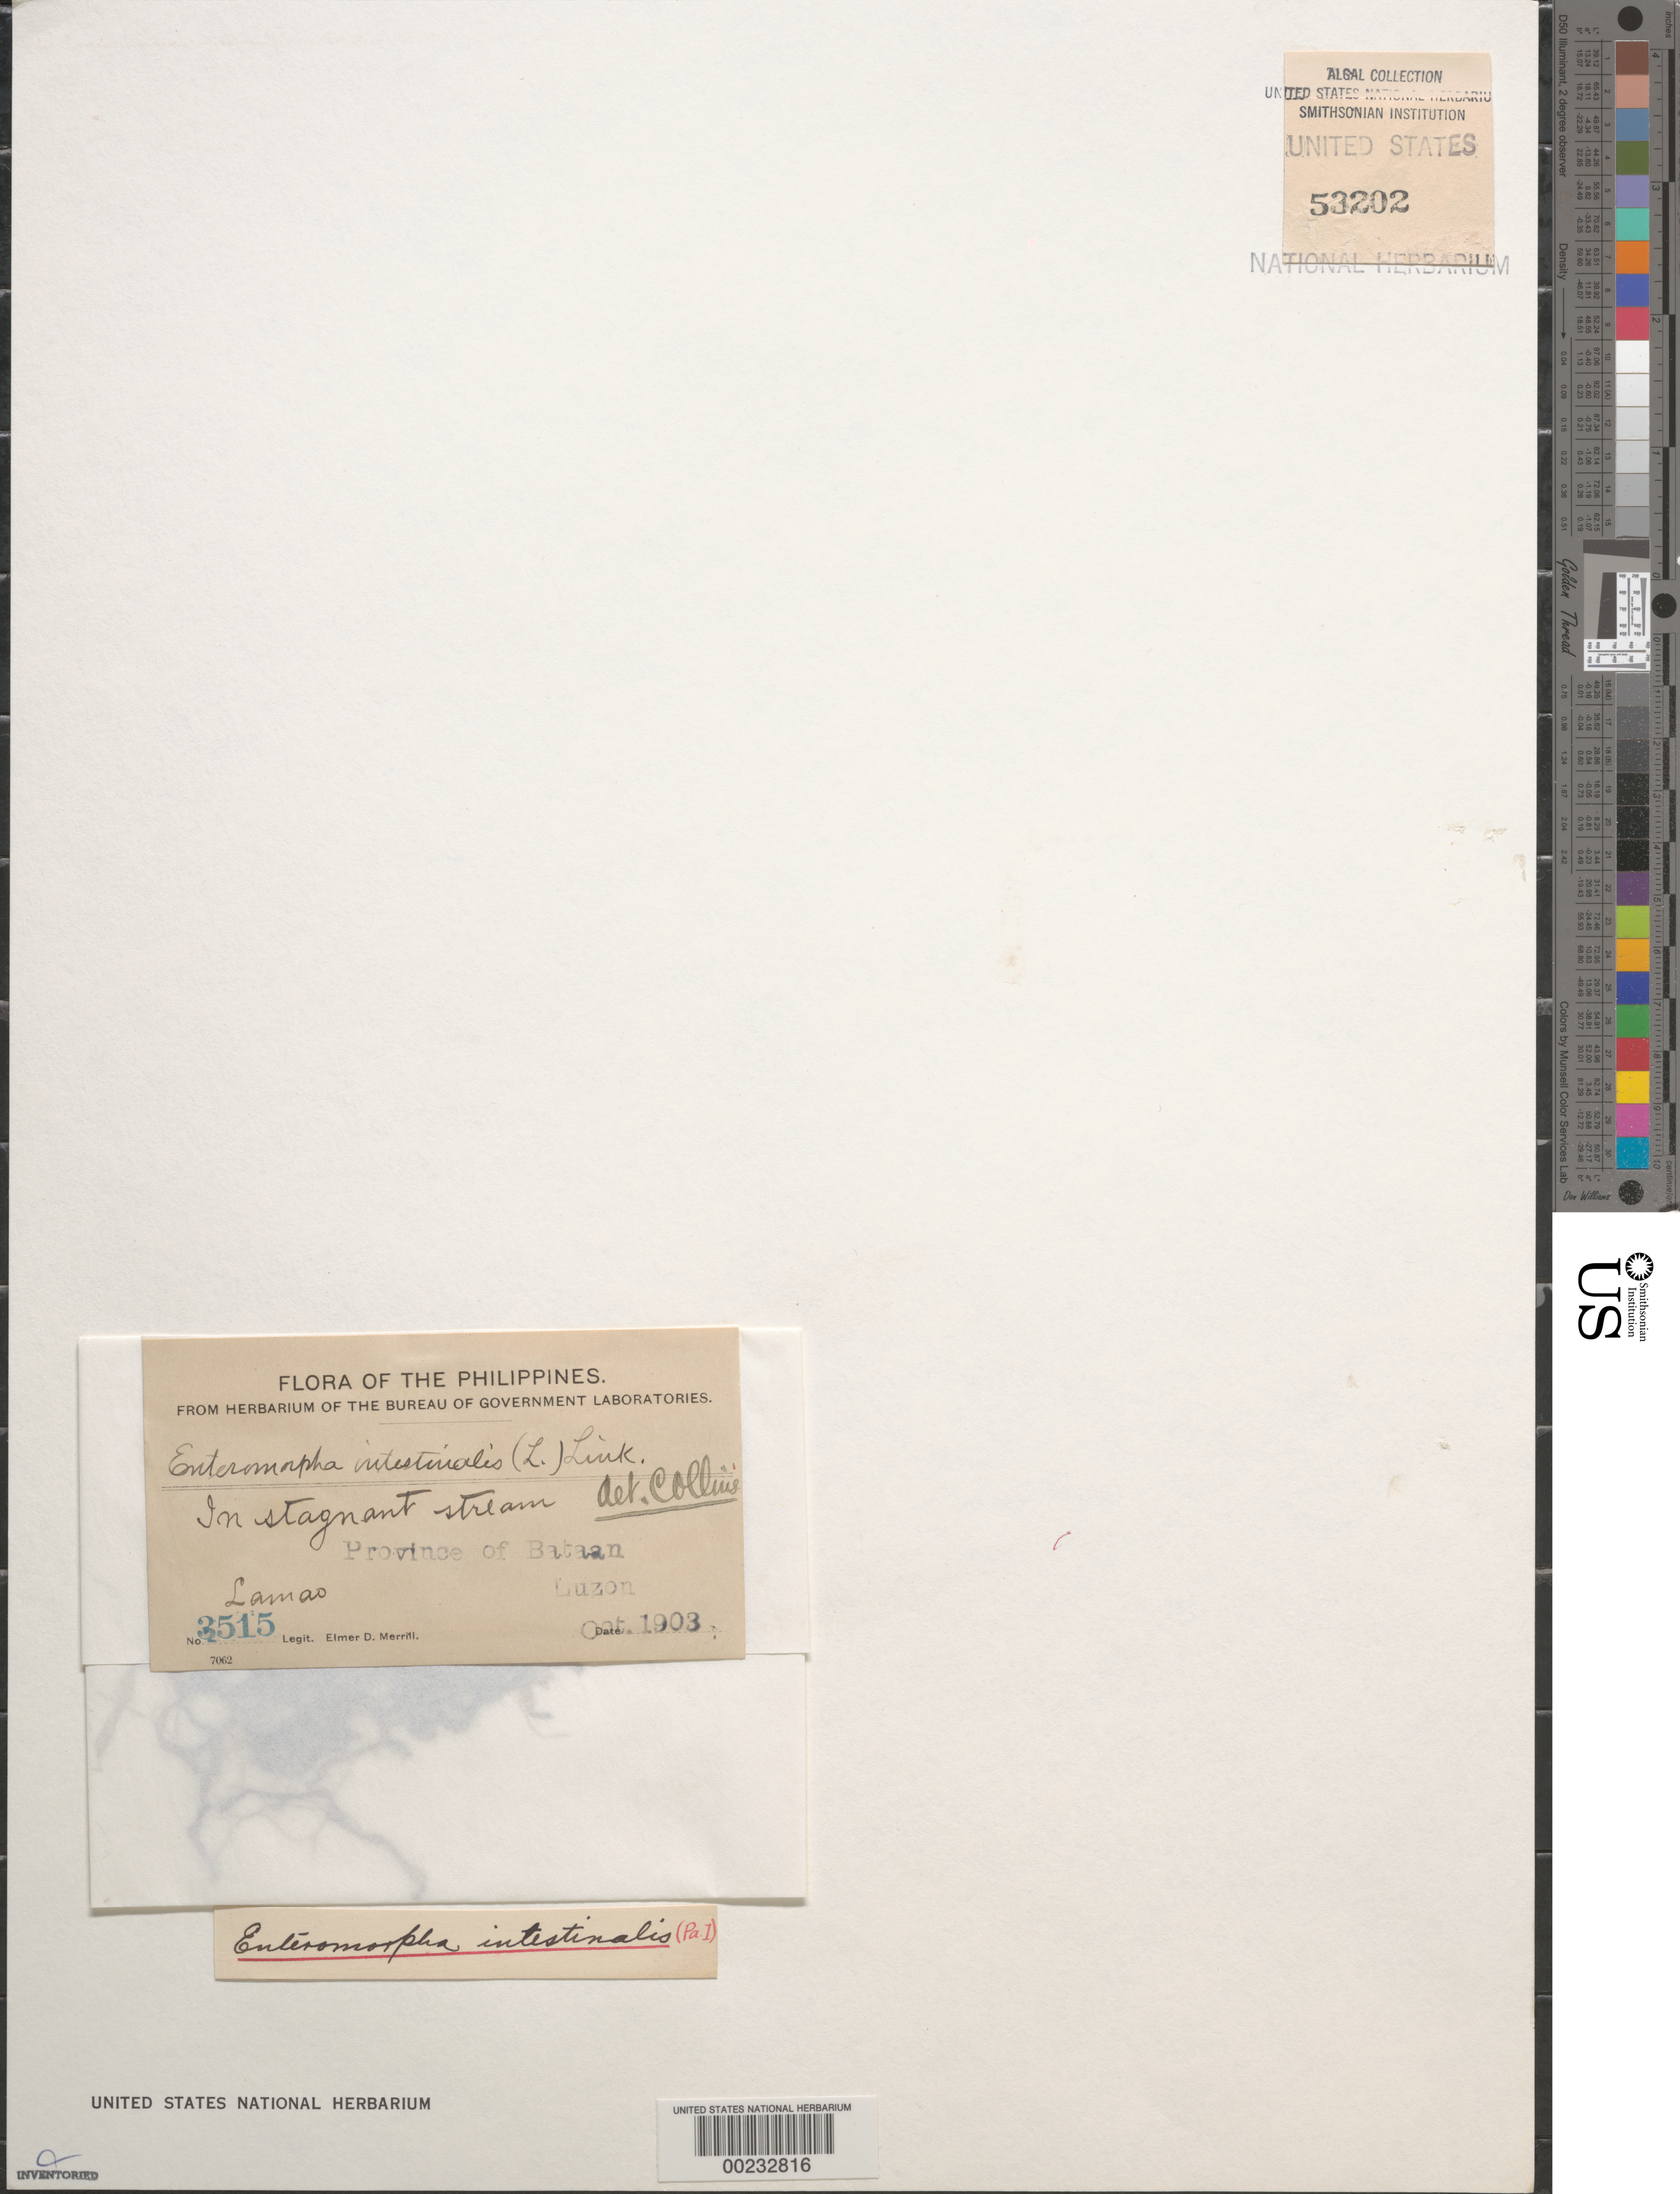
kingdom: Plantae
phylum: Chlorophyta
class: Ulvophyceae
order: Ulvales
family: Ulvaceae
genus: Ulva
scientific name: Ulva intestinalis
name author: L.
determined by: Algae name updating Project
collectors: E. D. Merrill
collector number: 3515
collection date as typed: Oct 1903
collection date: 1903-10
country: Philippines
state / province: Central Luzon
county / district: Bataan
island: Luzon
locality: Lamao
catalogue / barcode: US 53202